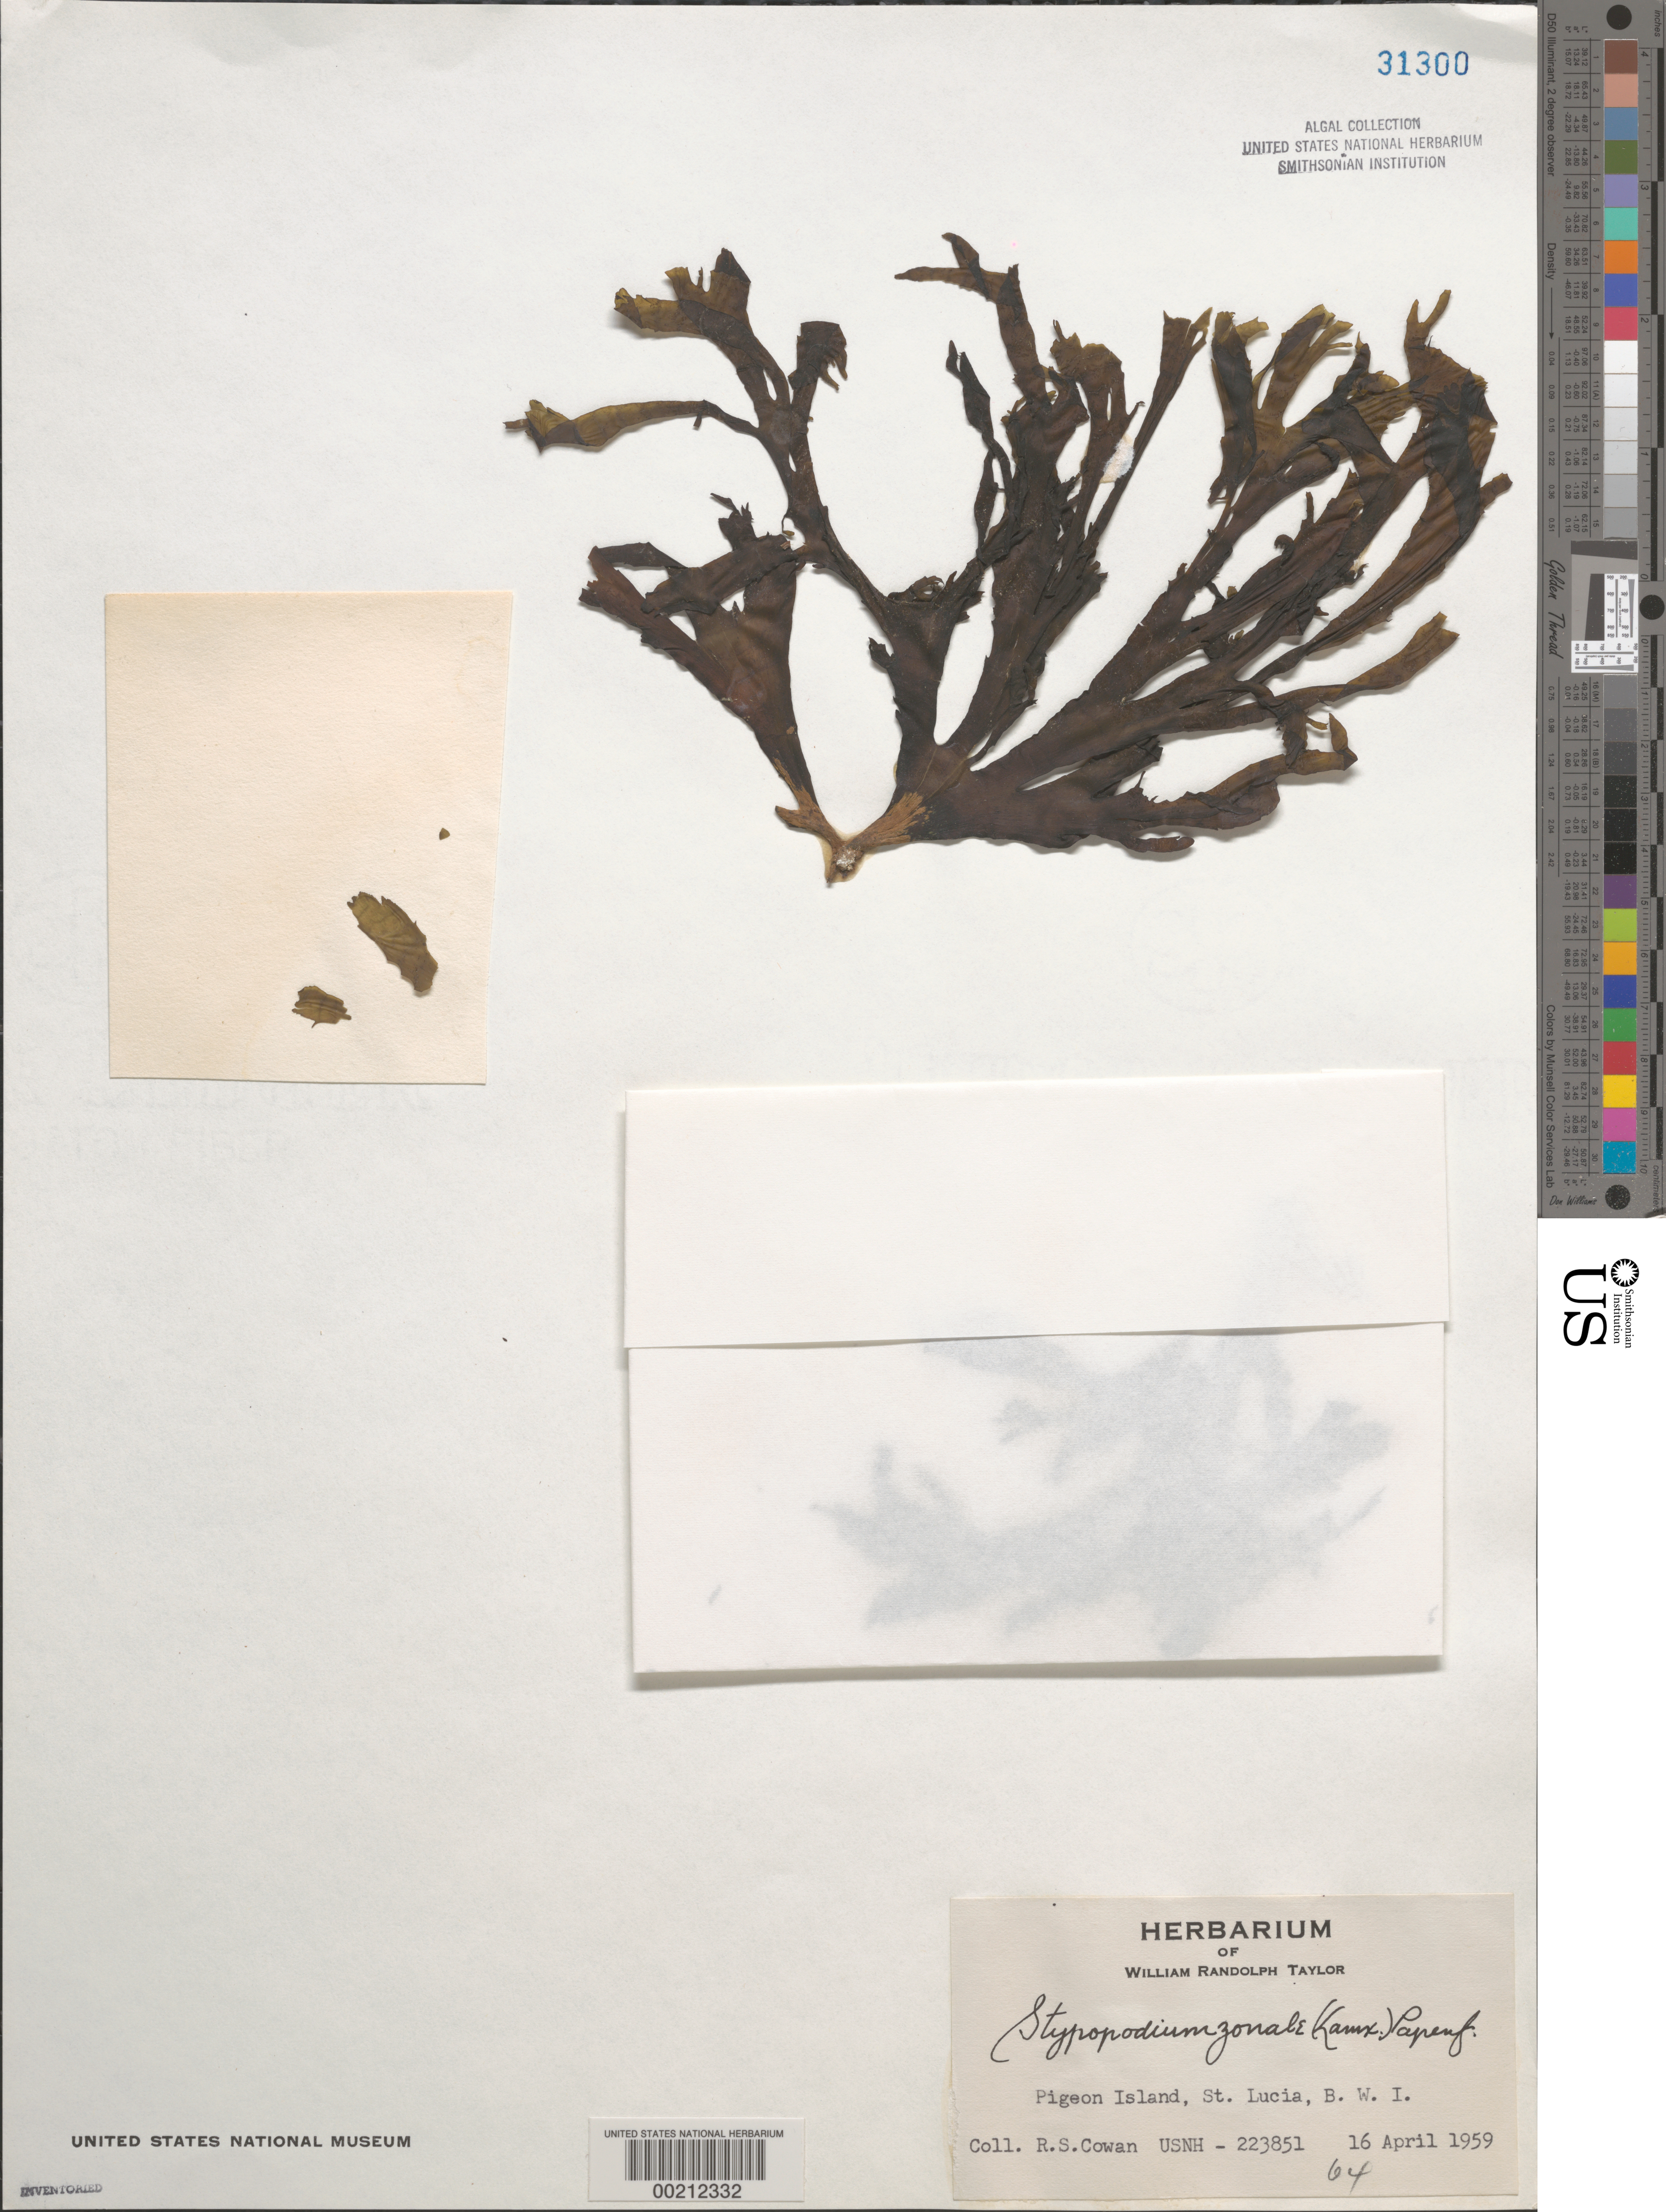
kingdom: Chromista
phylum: Ochrophyta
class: Phaeophyceae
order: Dictyotales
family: Dictyotaceae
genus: Stypopodium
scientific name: Stypopodium zonale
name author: (J.V.Lamouroux) Papenf.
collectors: R. S. Cowan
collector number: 64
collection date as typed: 16 Apr 1959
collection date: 1959-04-16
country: St. Lucia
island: Pigeon Island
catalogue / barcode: US 31300